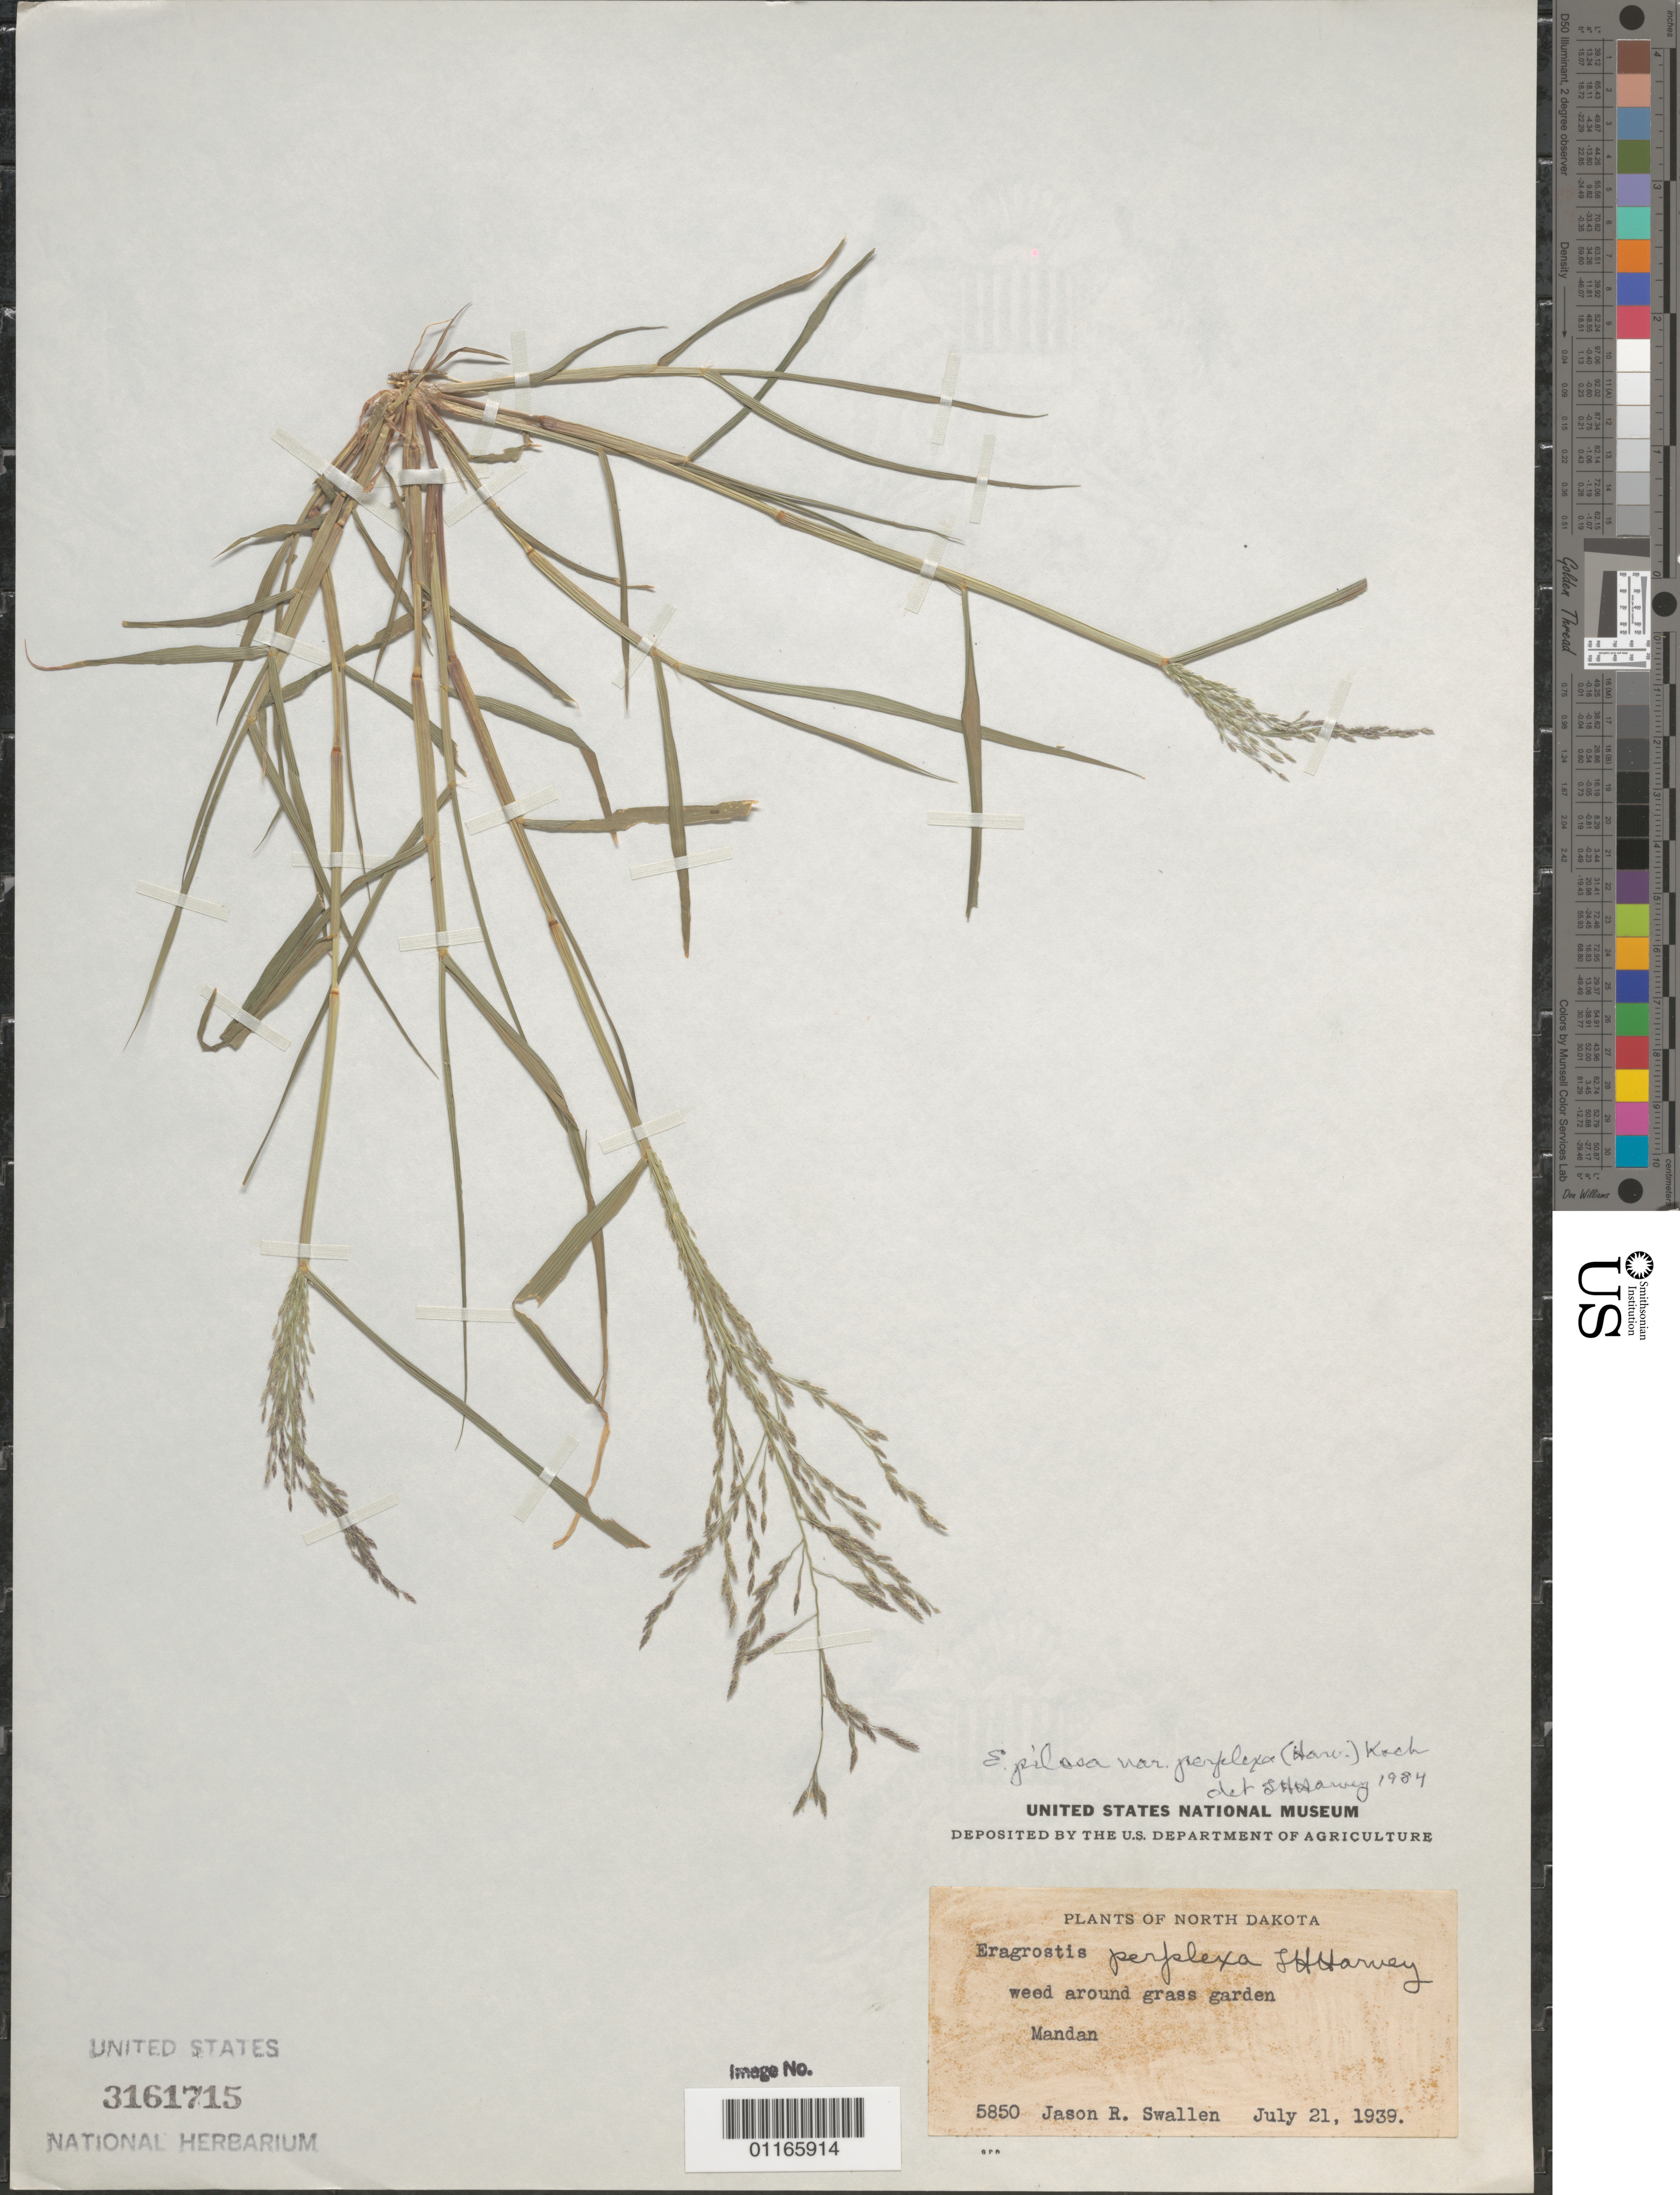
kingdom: Plantae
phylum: Tracheophyta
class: Liliopsida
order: Poales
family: Poaceae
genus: Eragrostis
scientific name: Eragrostis pilosa var. perplexa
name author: (L.H. Harv.) S.D. Koch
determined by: Harvey, L. H.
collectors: J. R. Swallen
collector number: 5850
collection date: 1939-07-21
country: United States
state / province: North Dakota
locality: Mandan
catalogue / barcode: US 3161715